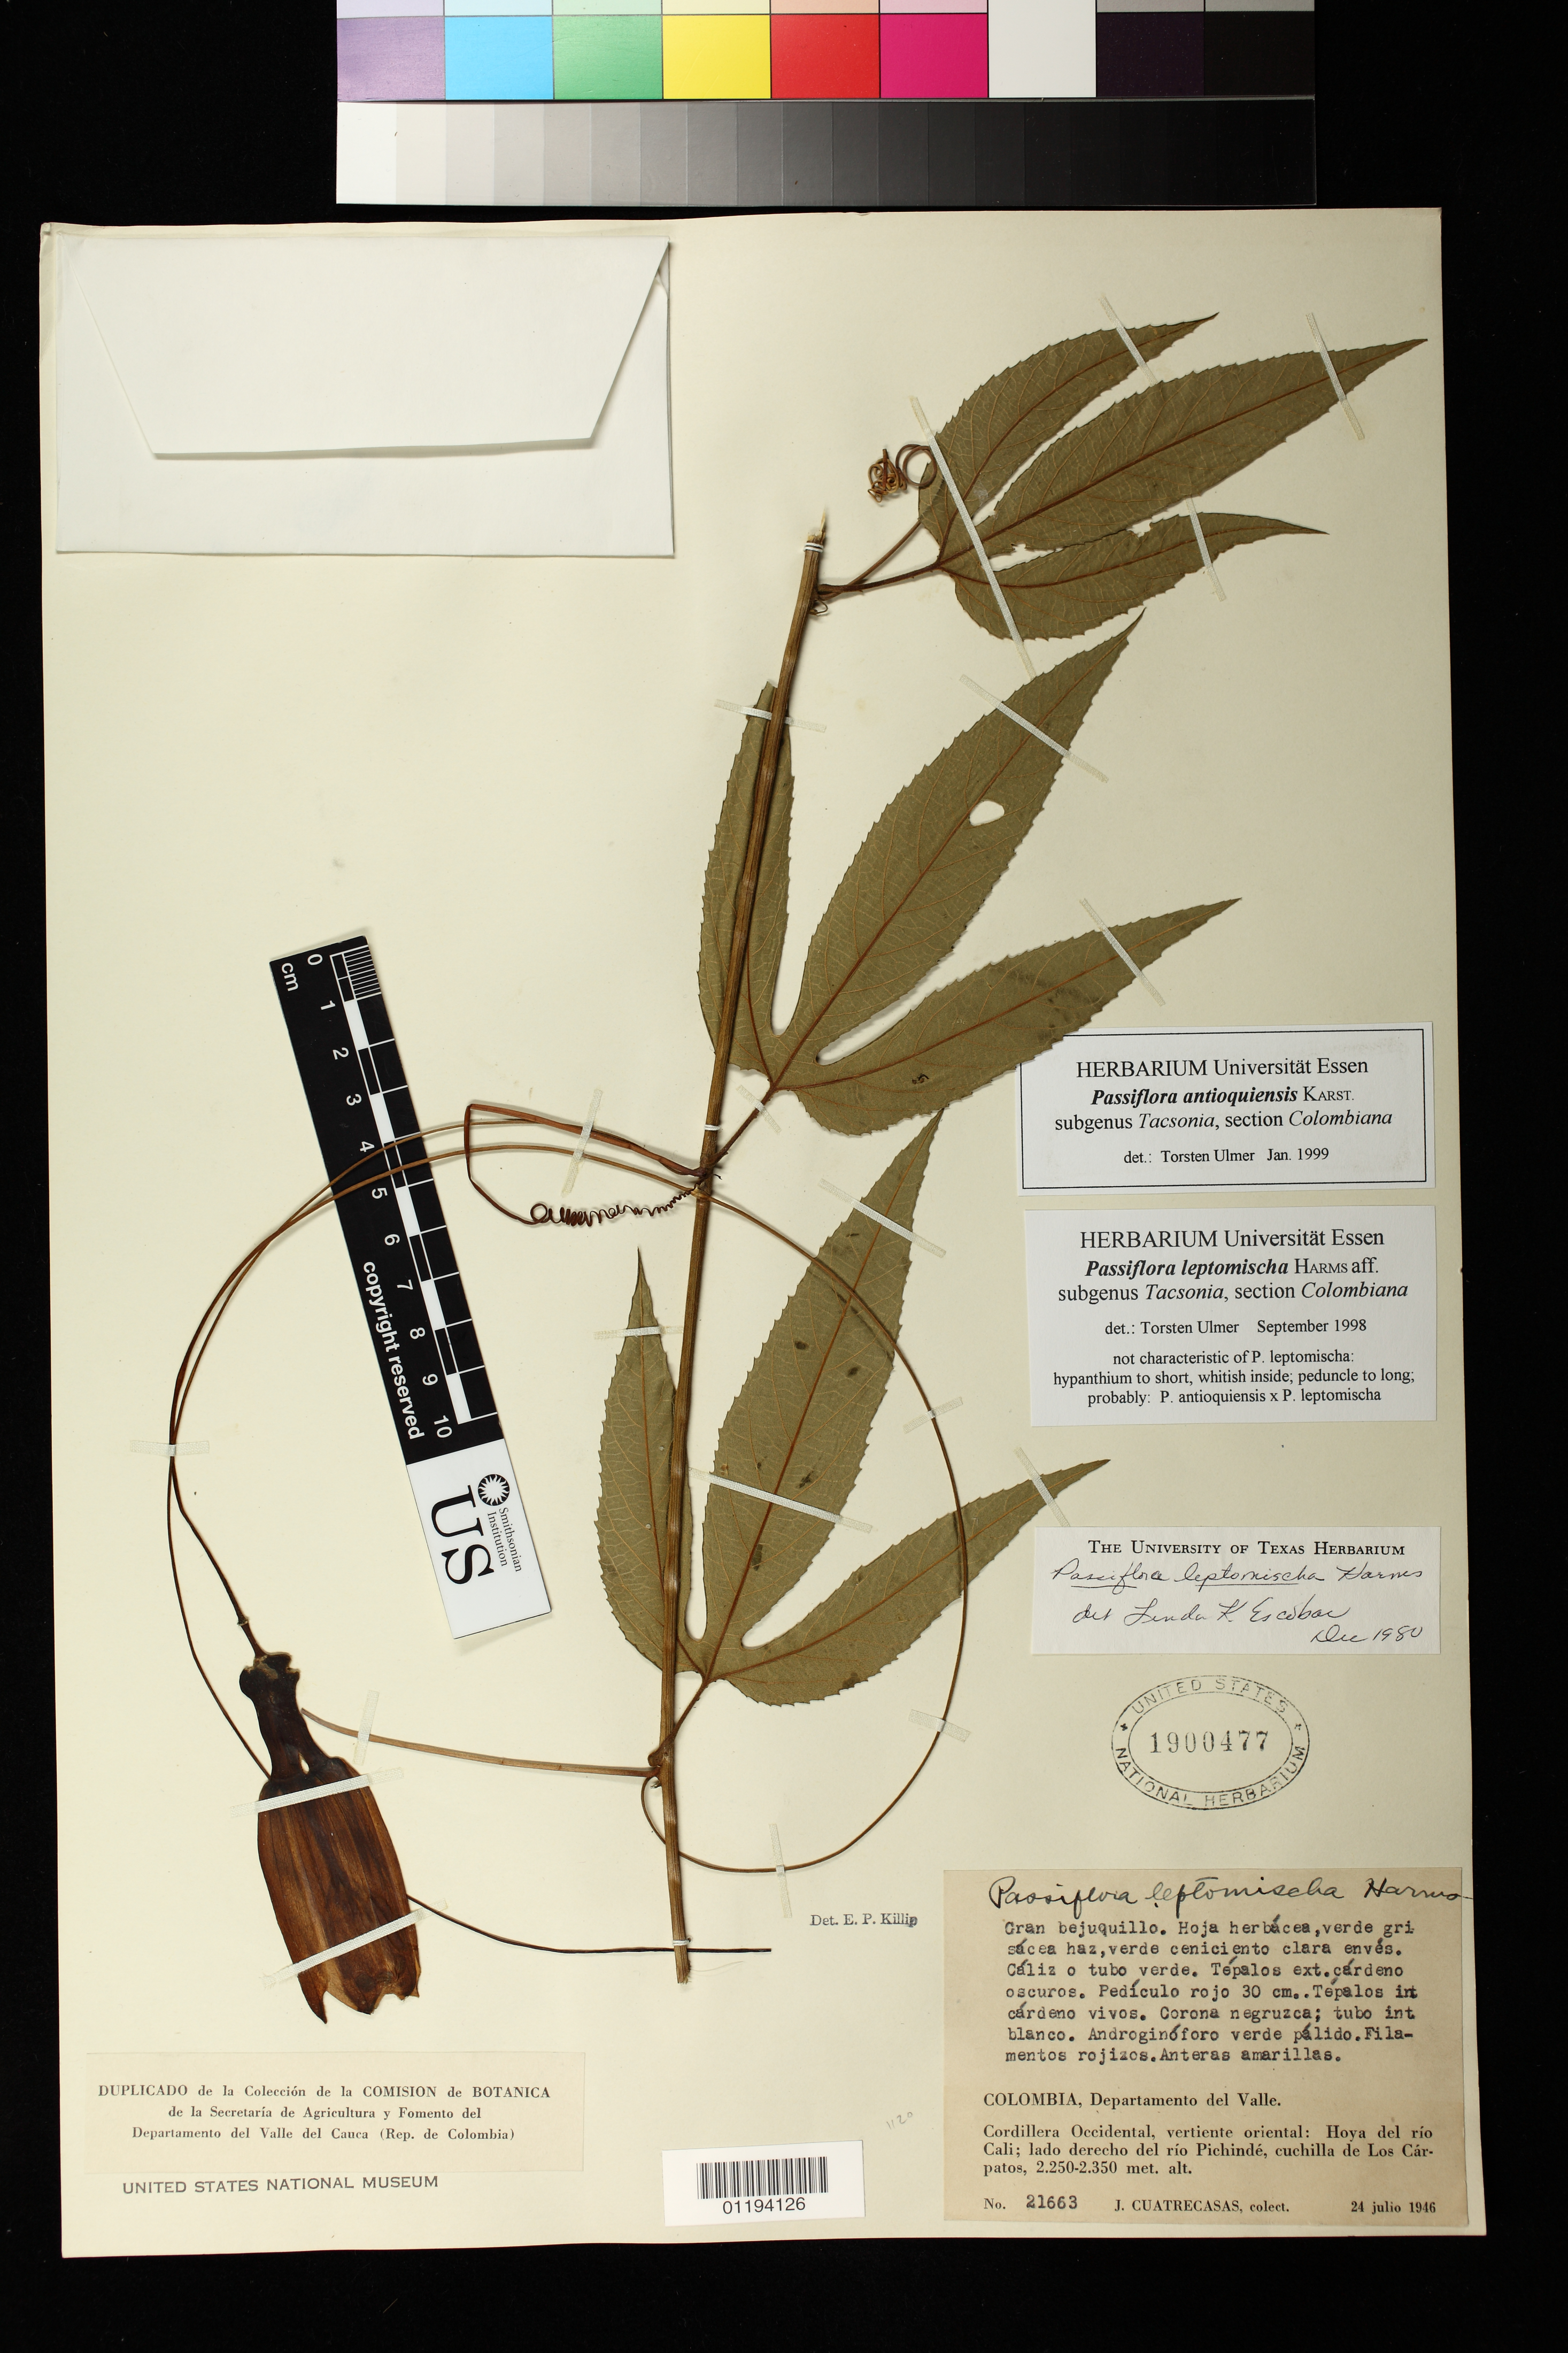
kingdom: Plantae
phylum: Tracheophyta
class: Magnoliopsida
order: Malpighiales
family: Passifloraceae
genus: Passiflora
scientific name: Passiflora antioquiensis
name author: H. Karst.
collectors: J. Cuatrecasas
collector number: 21663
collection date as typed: Jul 24 1946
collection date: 1946-07-24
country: Colombia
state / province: Valle del Cauca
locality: Cordillera Occidental, vertiente oriental: Hoya del rio Cali; lado derecho del rio Pichinde, cuchilla de Los Carpatos.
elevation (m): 2250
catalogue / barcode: US 1900477